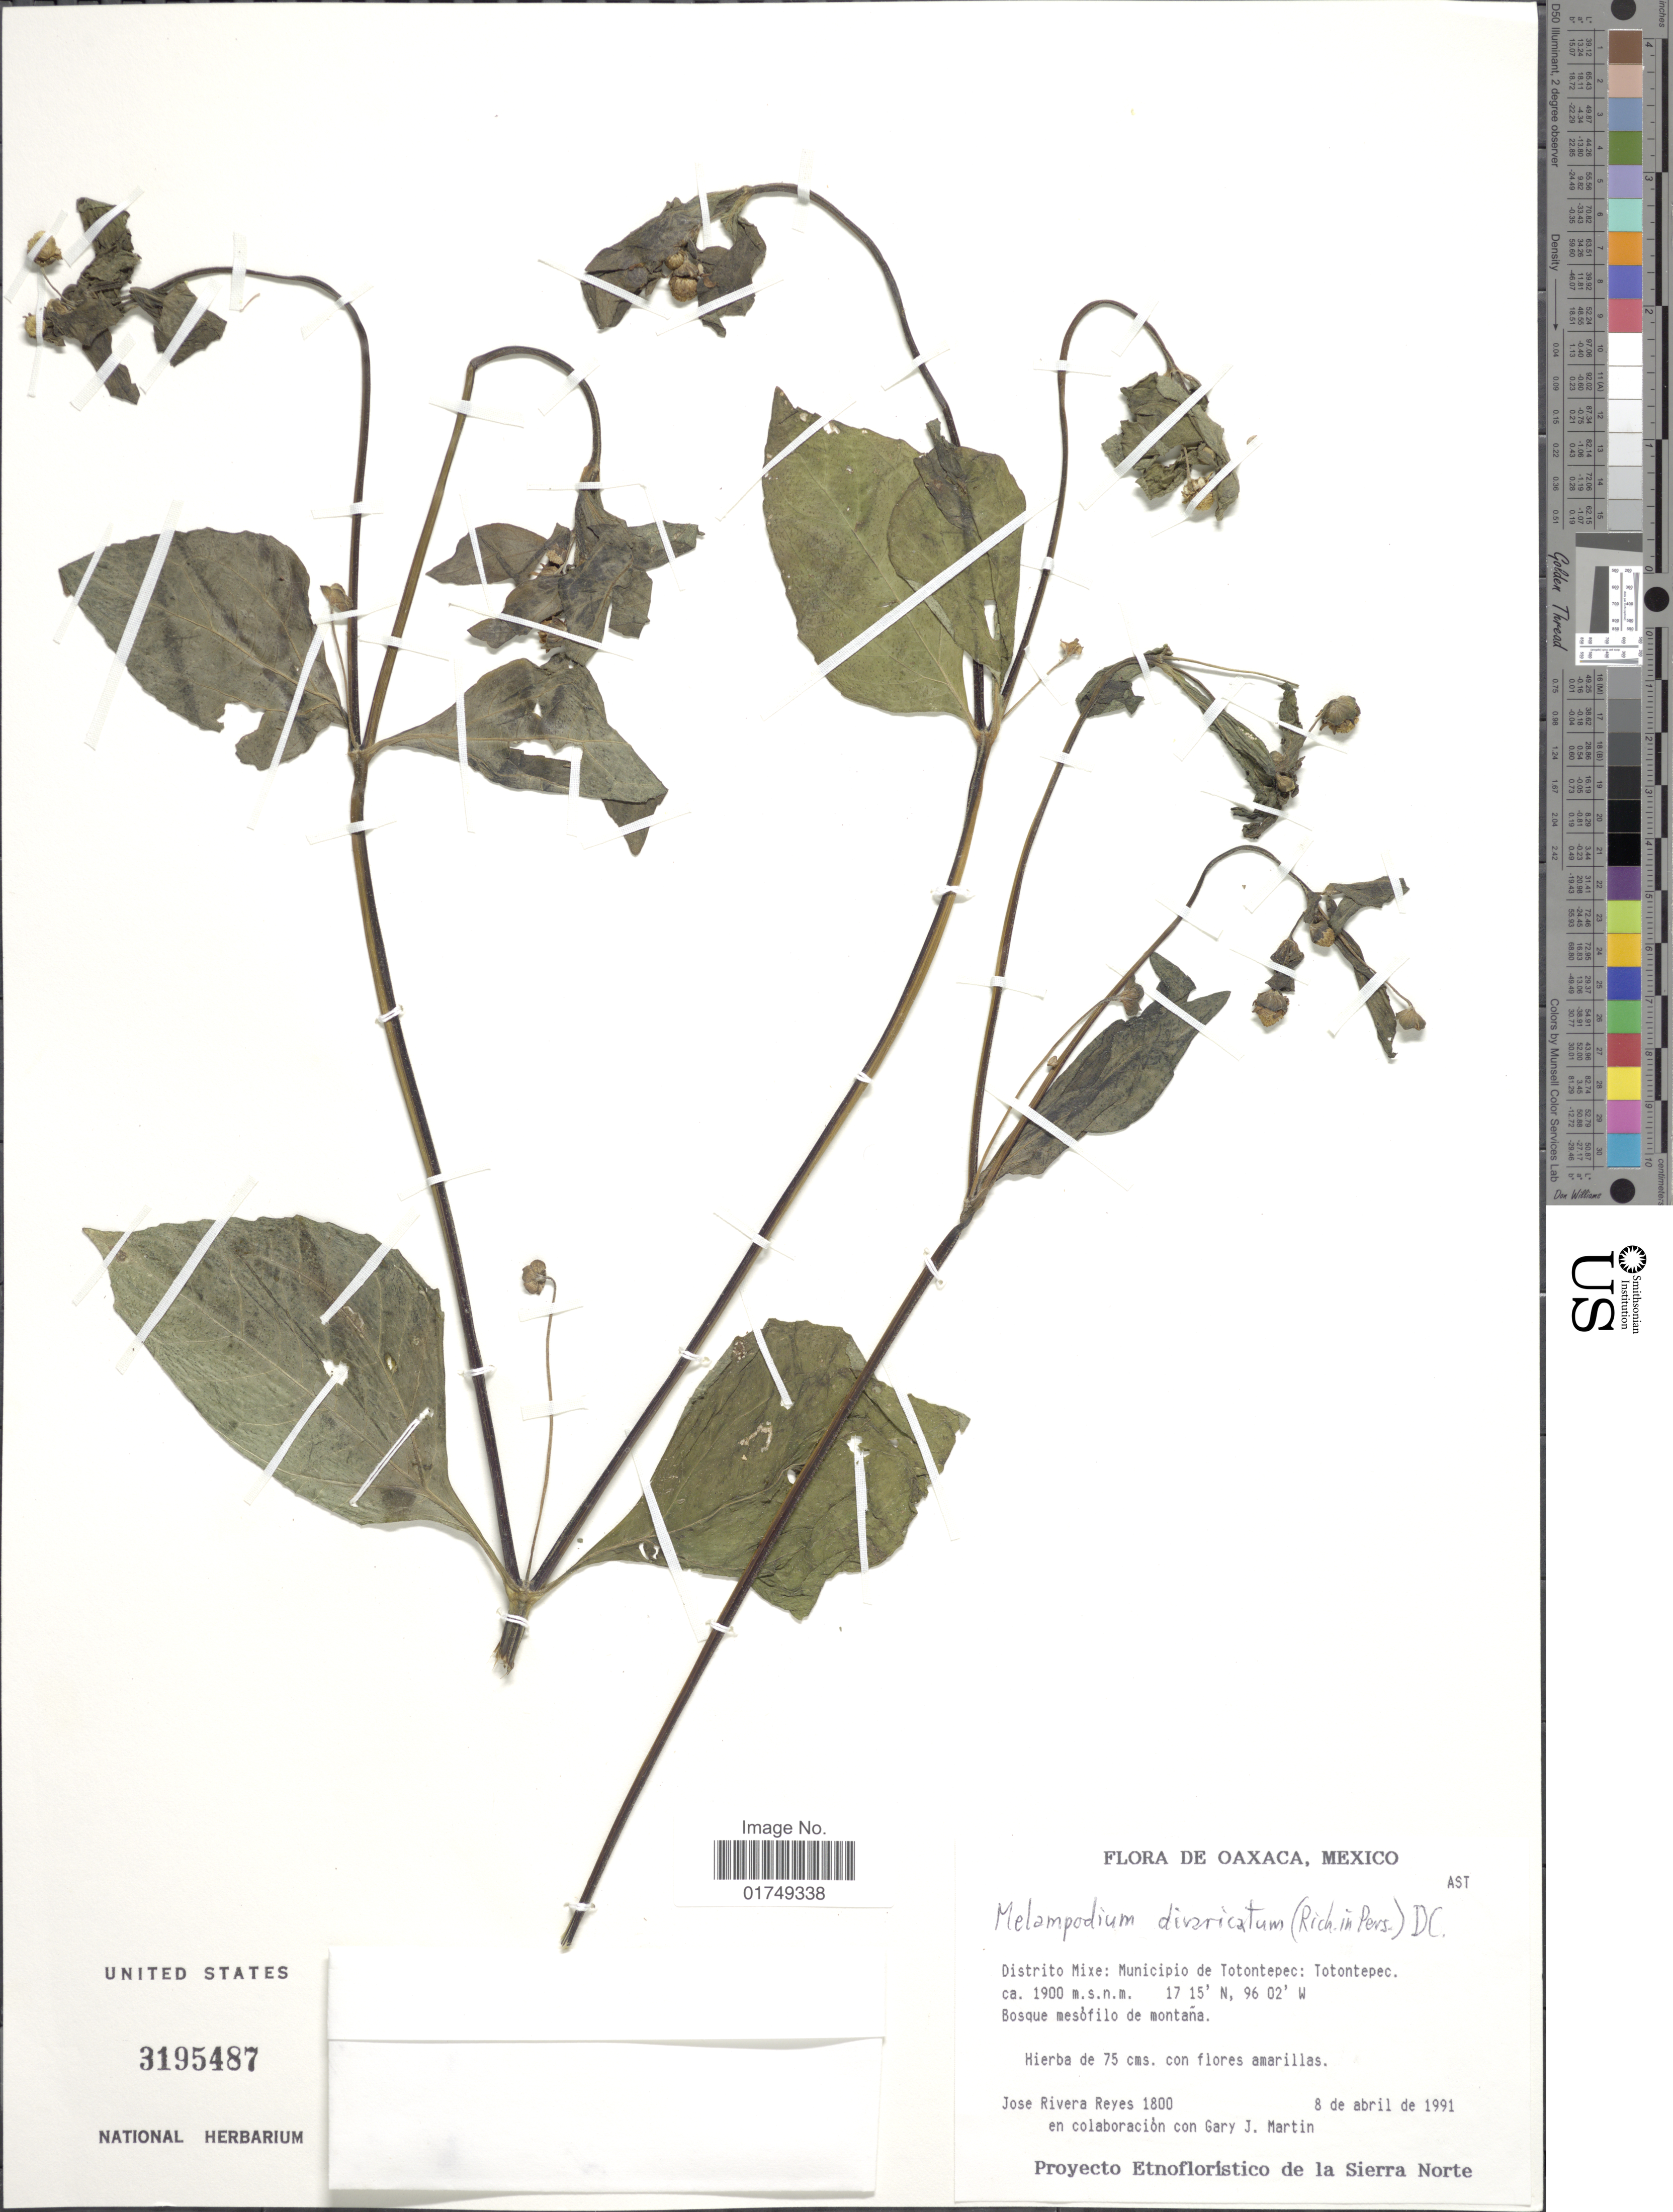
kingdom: Plantae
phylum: Tracheophyta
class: Magnoliopsida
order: Asterales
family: Asteraceae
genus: Melampodium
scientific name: Melampodium divaricatum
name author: (Rich.) DC.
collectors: F. Rivera R. & G. J. Martin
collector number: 1800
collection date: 1991-04-08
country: Mexico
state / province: Oaxaca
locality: Distrito Mixe, Municipio de Totontepec, Totontepec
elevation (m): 1900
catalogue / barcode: US 3195487